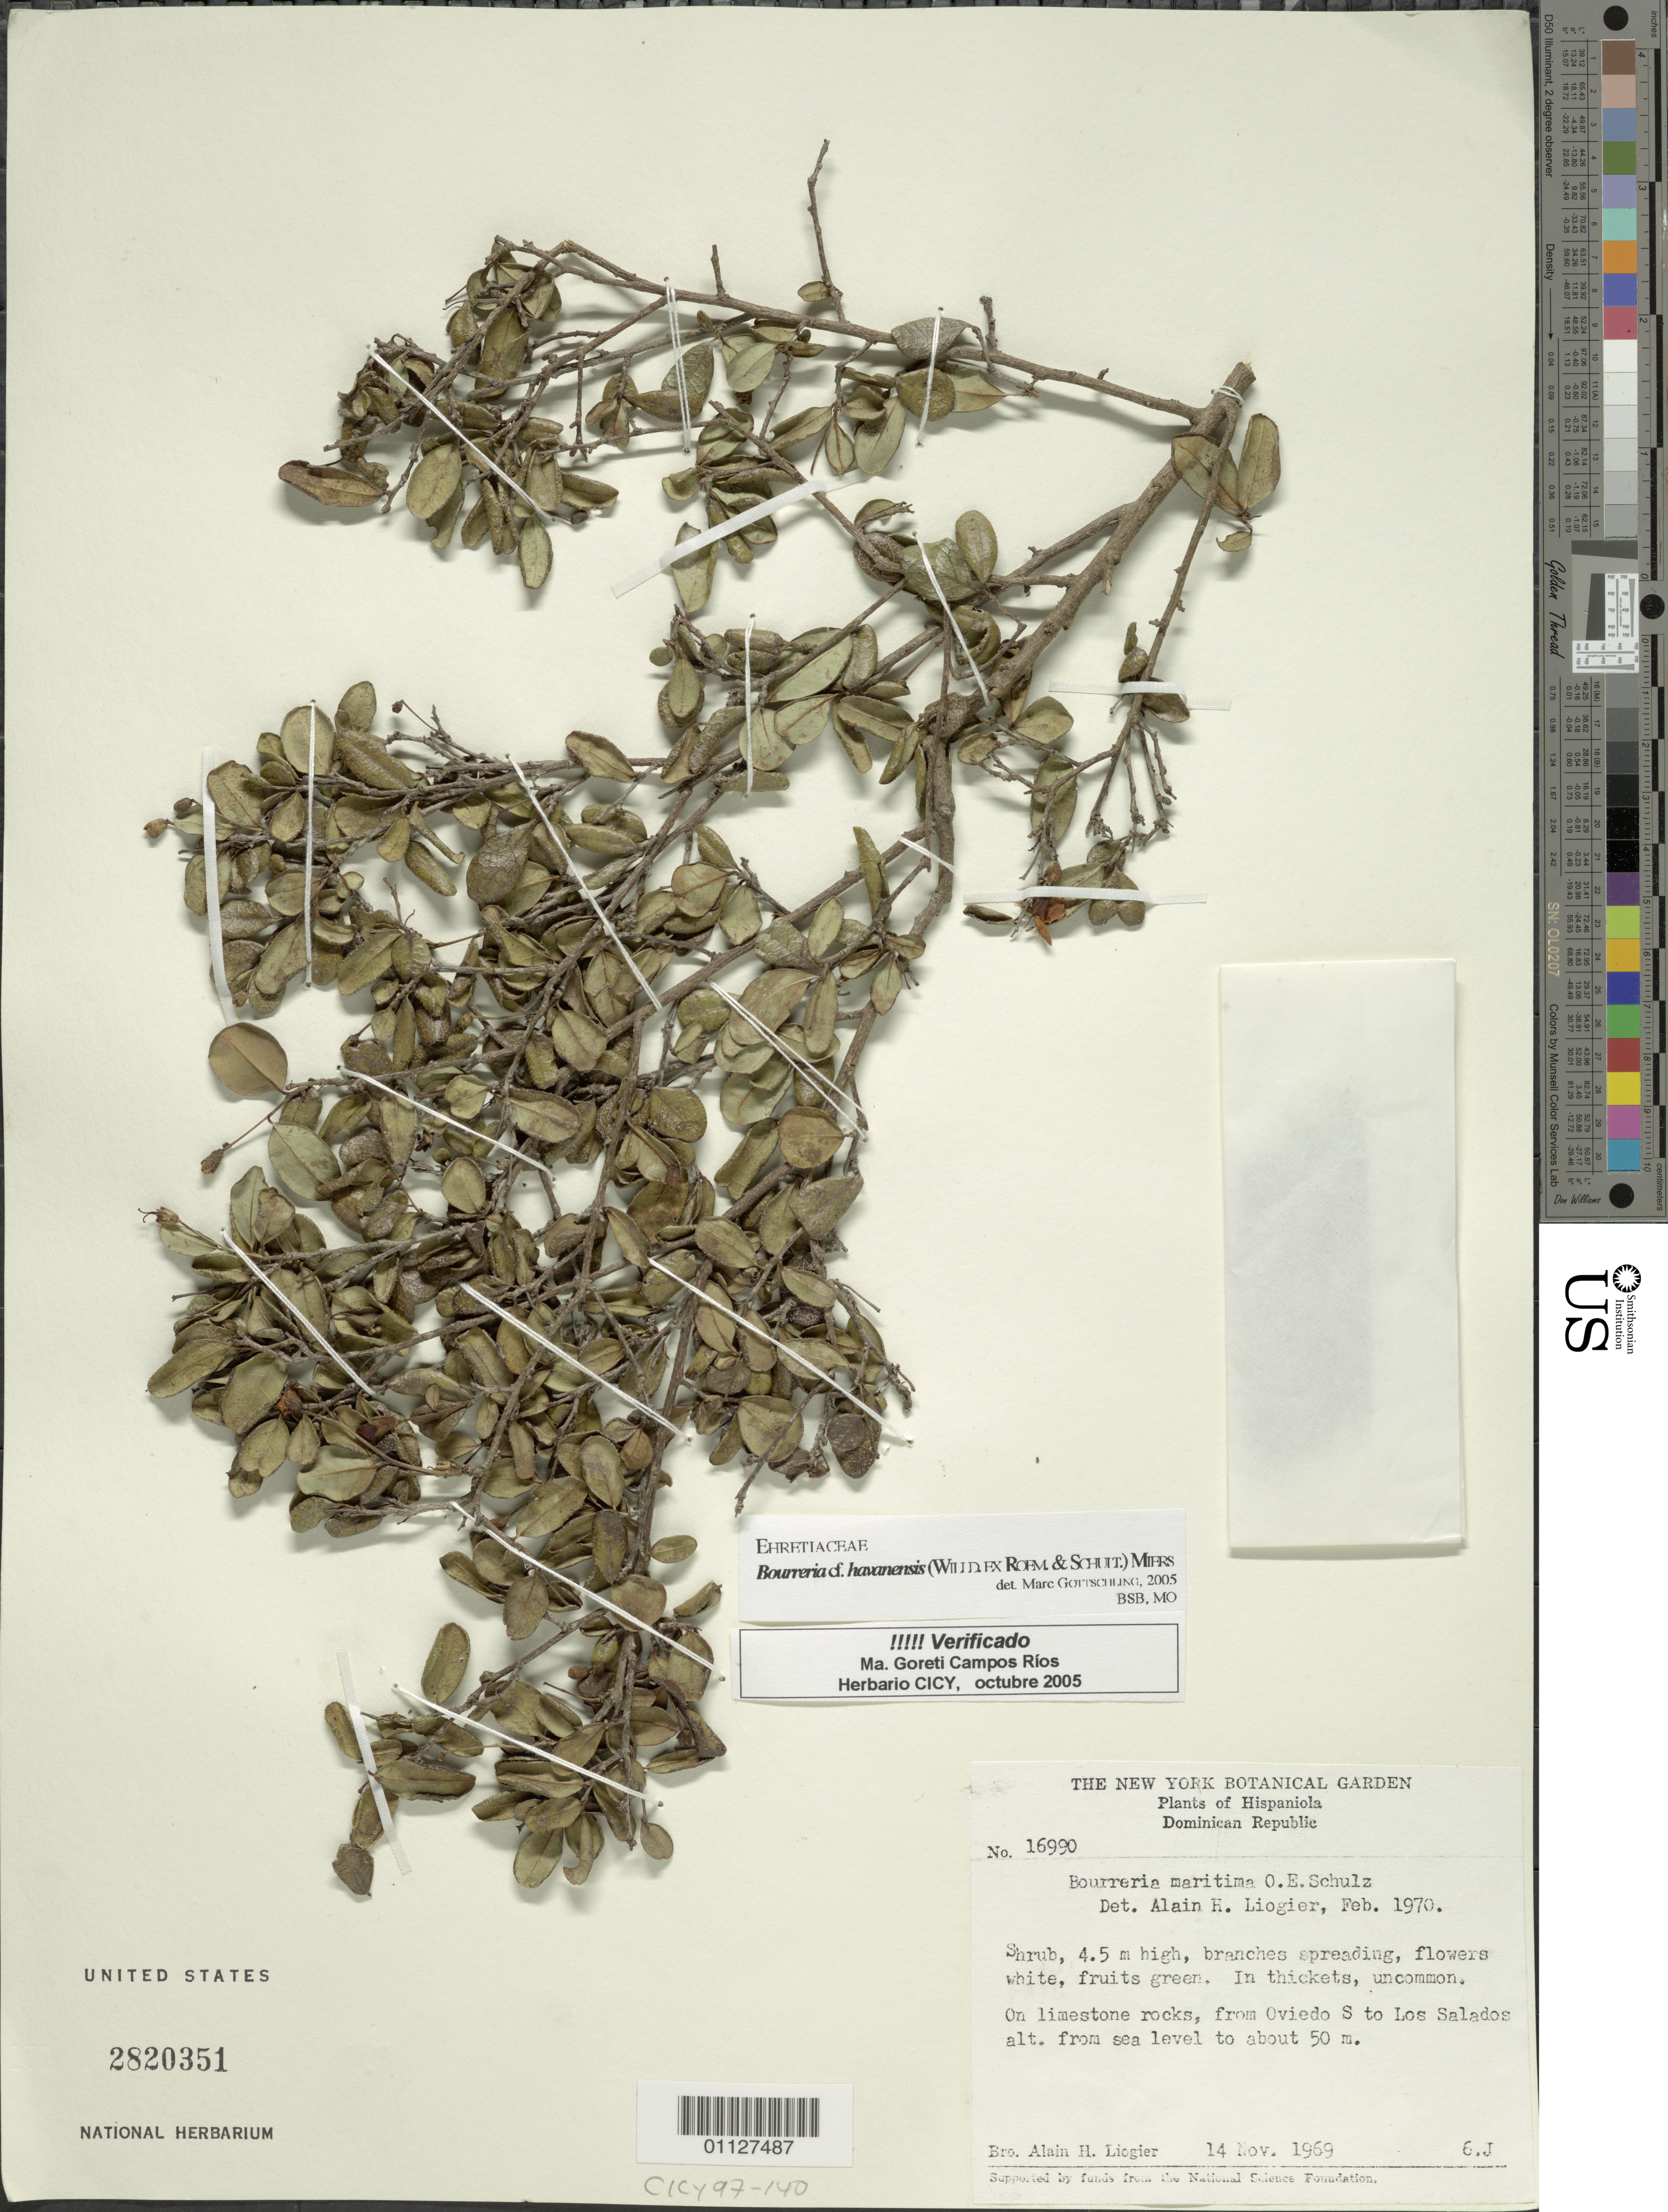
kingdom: Plantae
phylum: Tracheophyta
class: Magnoliopsida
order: Boraginales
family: Ehretiaceae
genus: Bourreria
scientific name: Bourreria havanensis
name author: (Roem. & Schult.) Miers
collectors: A. H. Liogier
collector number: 16990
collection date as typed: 14 Nov 1969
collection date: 1969-11-14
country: Dominican Republic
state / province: Pedernales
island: Hispaniola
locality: On limestone rocks, from Oviedo S to Los Salados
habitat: in thickets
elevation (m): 0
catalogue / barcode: US 2820351